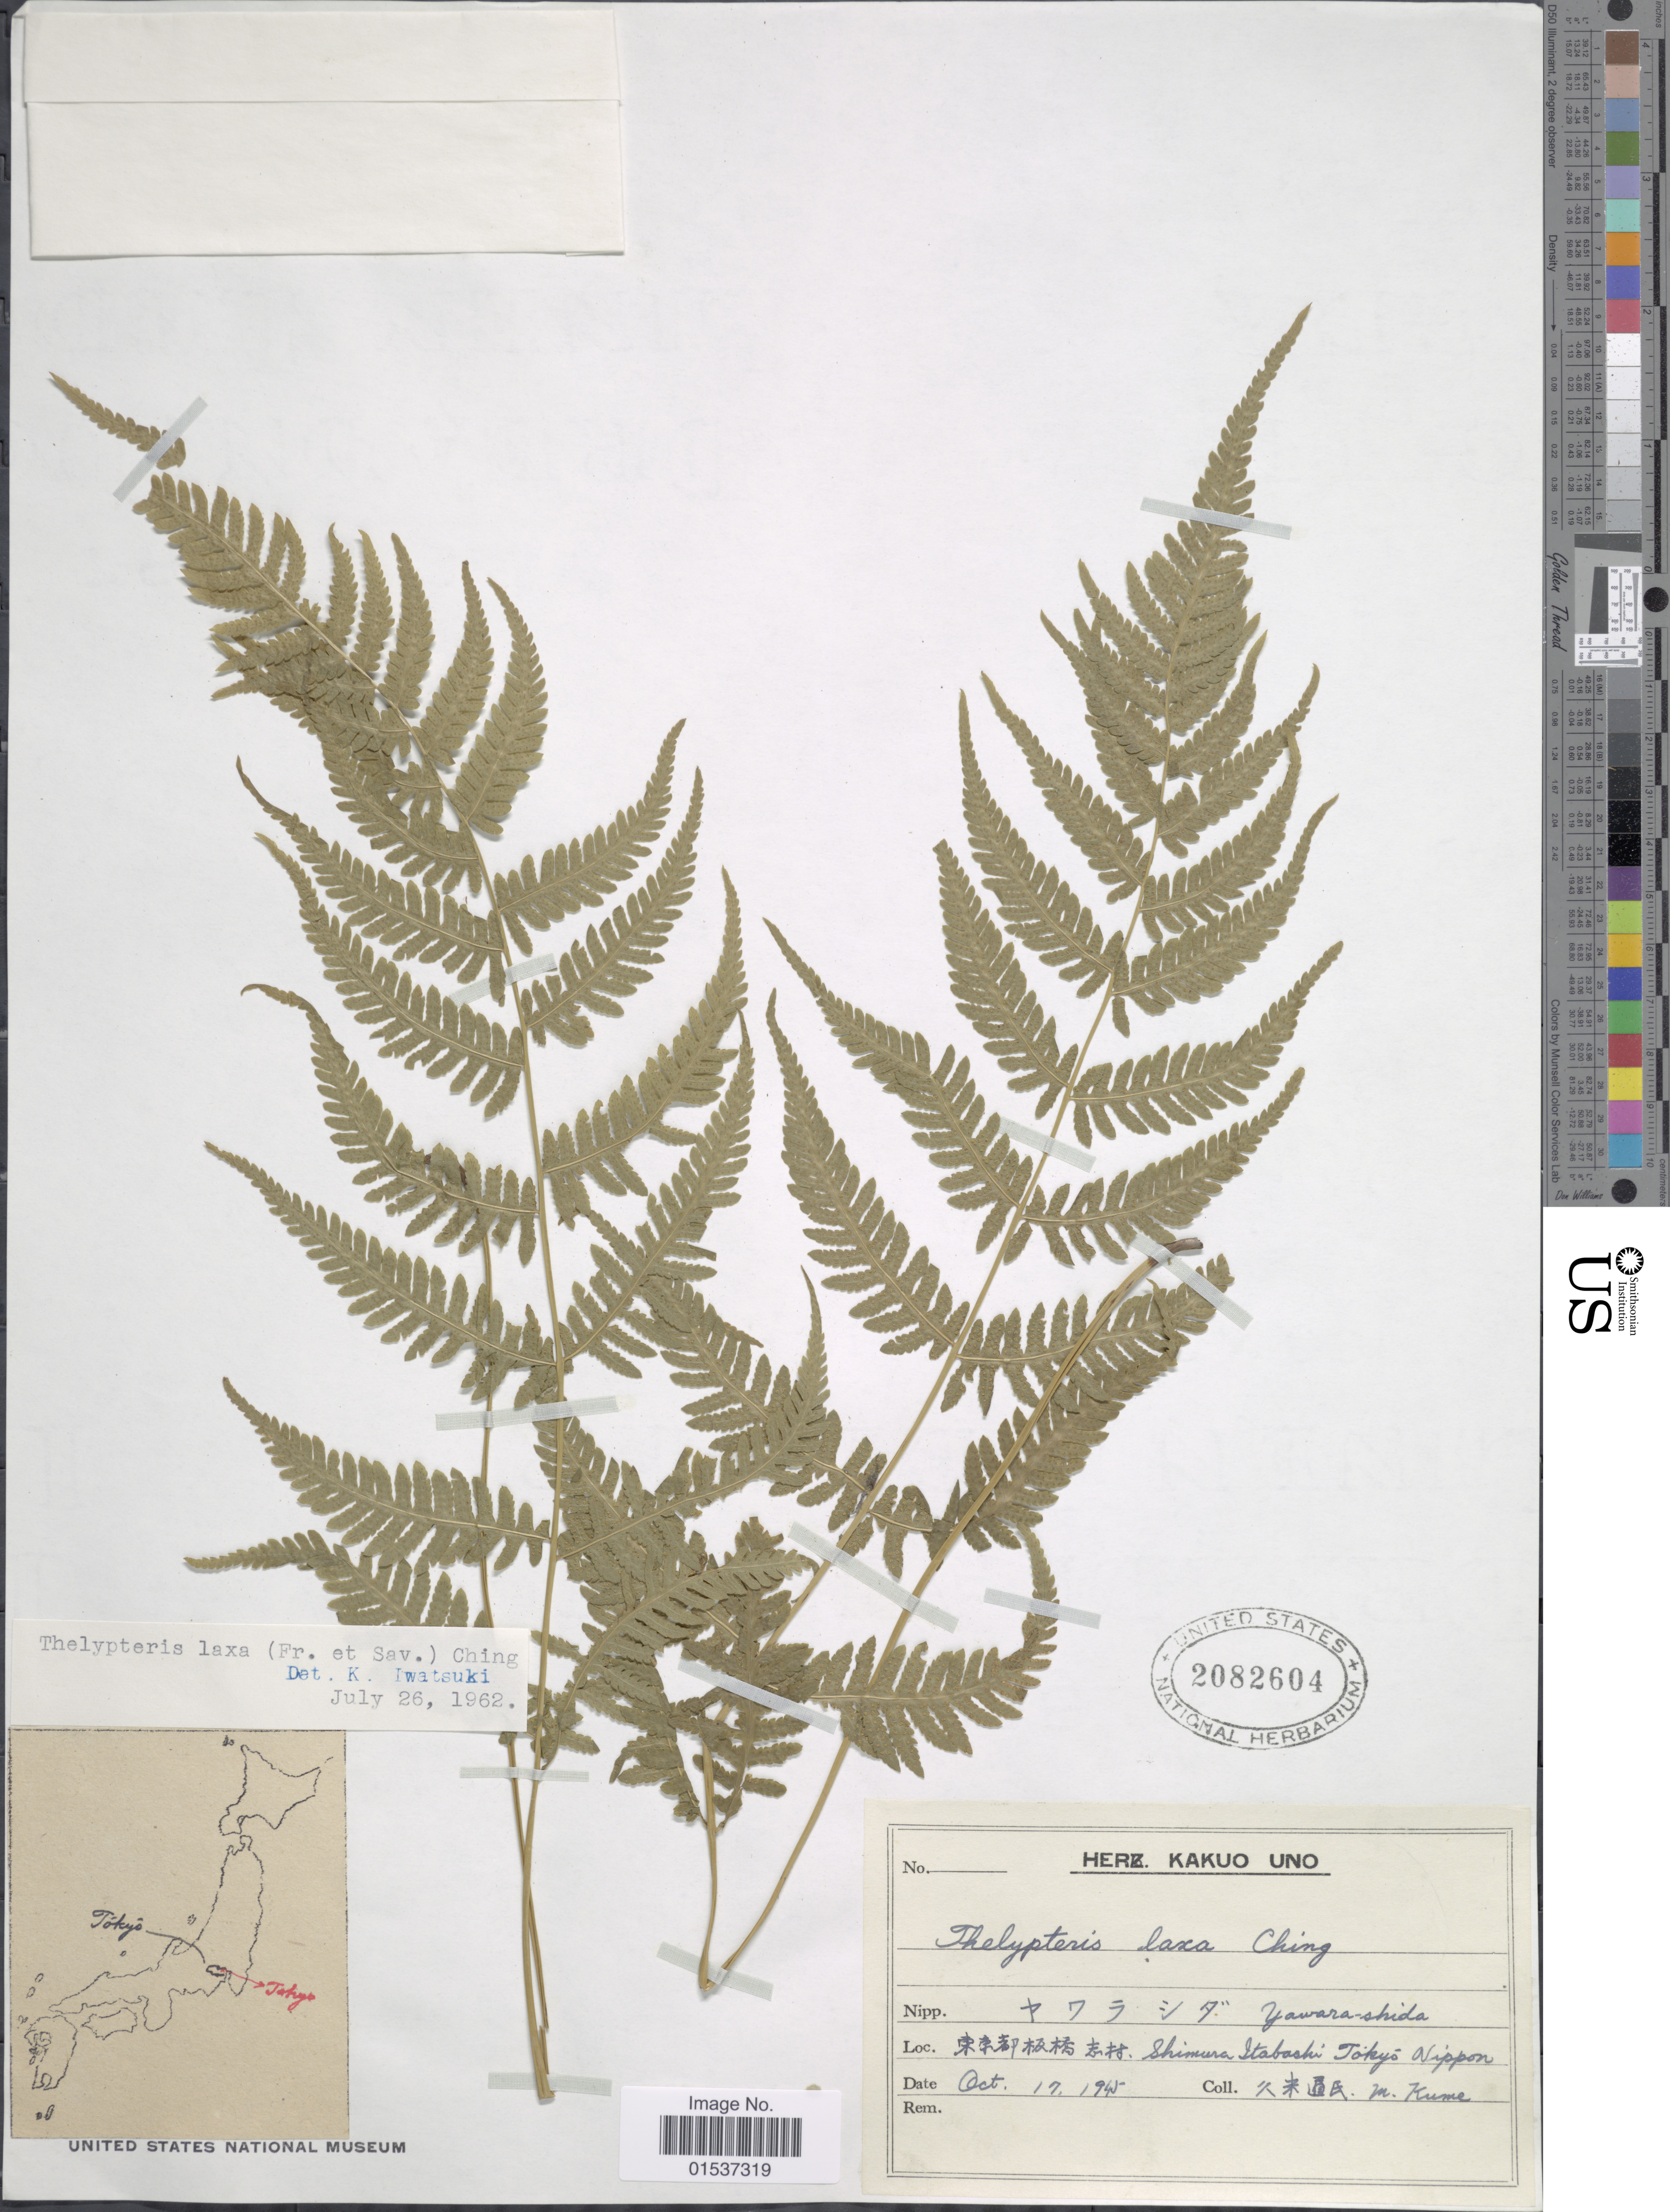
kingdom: Plantae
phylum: Tracheophyta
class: Polypodiopsida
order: Polypodiales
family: Thelypteridaceae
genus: Metathelypteris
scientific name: Metathelypteris laxa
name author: (Franch. & Sav.) Ching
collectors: M. Kume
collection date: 1945-10-17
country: Japan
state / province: Tokyo, Federal City of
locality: Shimura Itabashi Tokyo Nippon.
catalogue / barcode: US 2082604